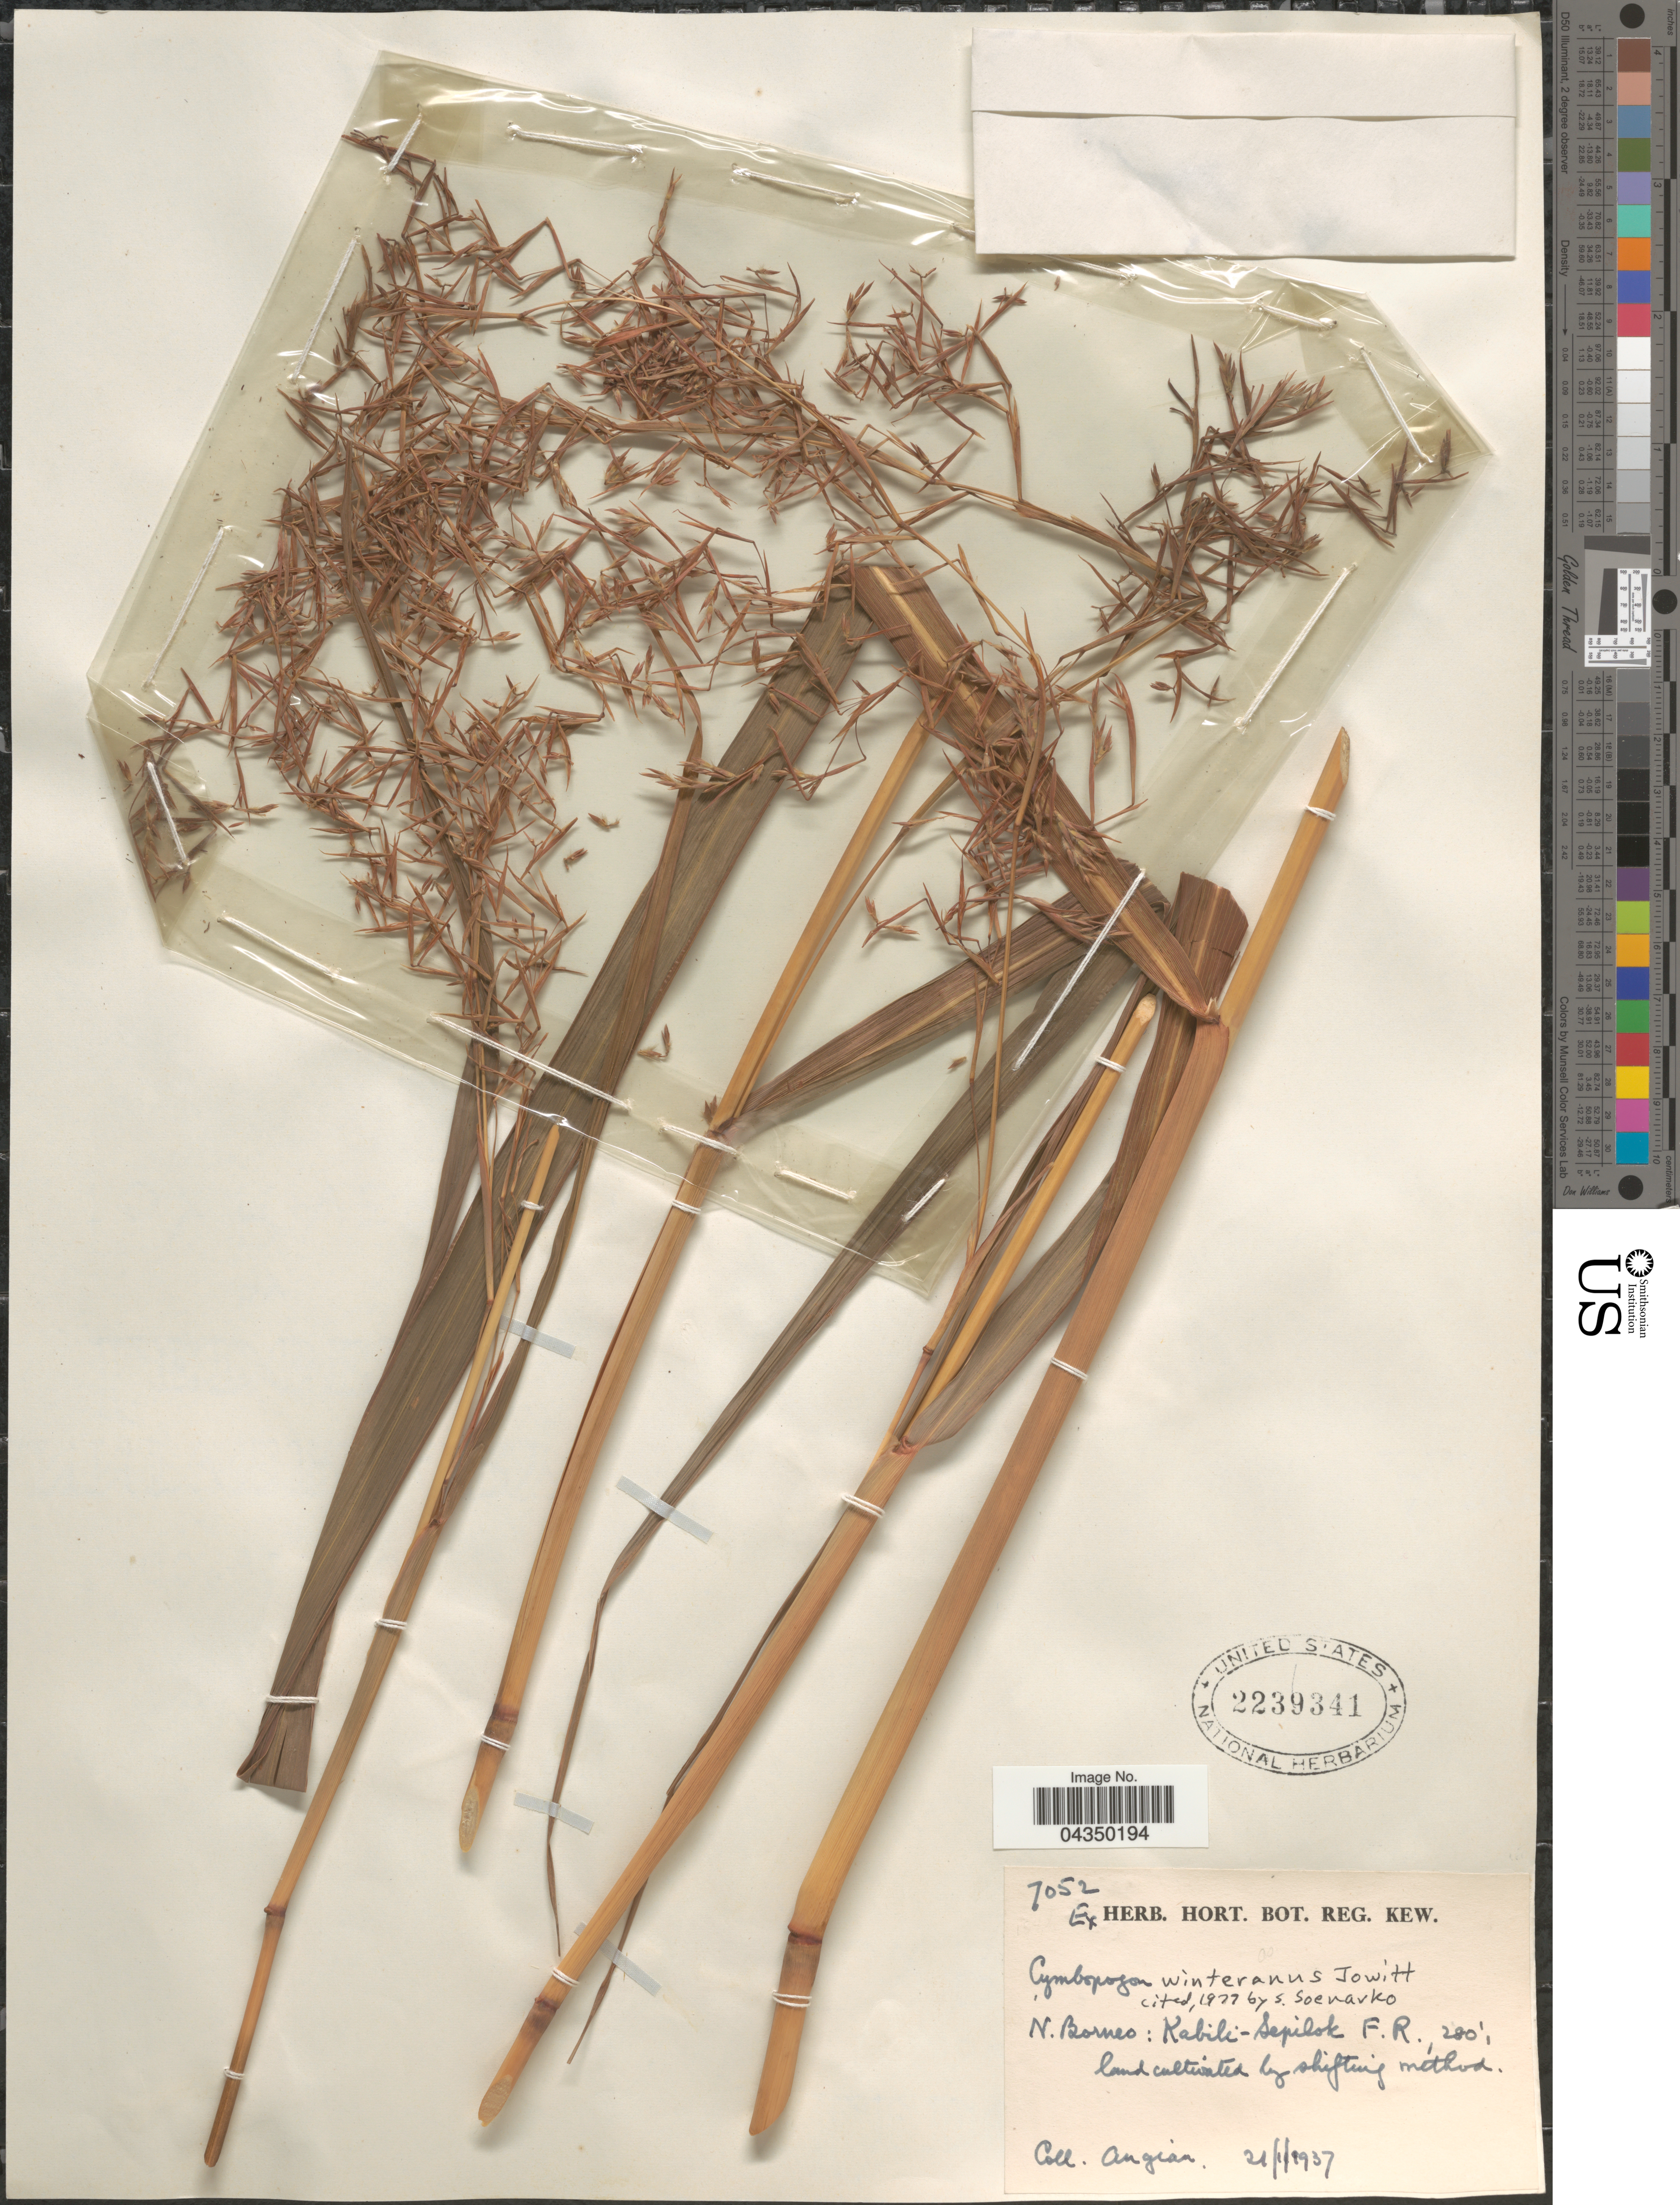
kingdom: Plantae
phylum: Tracheophyta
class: Liliopsida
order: Poales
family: Poaceae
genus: Cymbopogon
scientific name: Cymbopogon winterianus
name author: Jowitt ex Bor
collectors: Angian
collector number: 7052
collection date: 1937-01-21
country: Malaysia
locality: N. Borneo: Kabili-Sepilok F.R., land cultivated by shifting method.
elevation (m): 85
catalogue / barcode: US 2239341